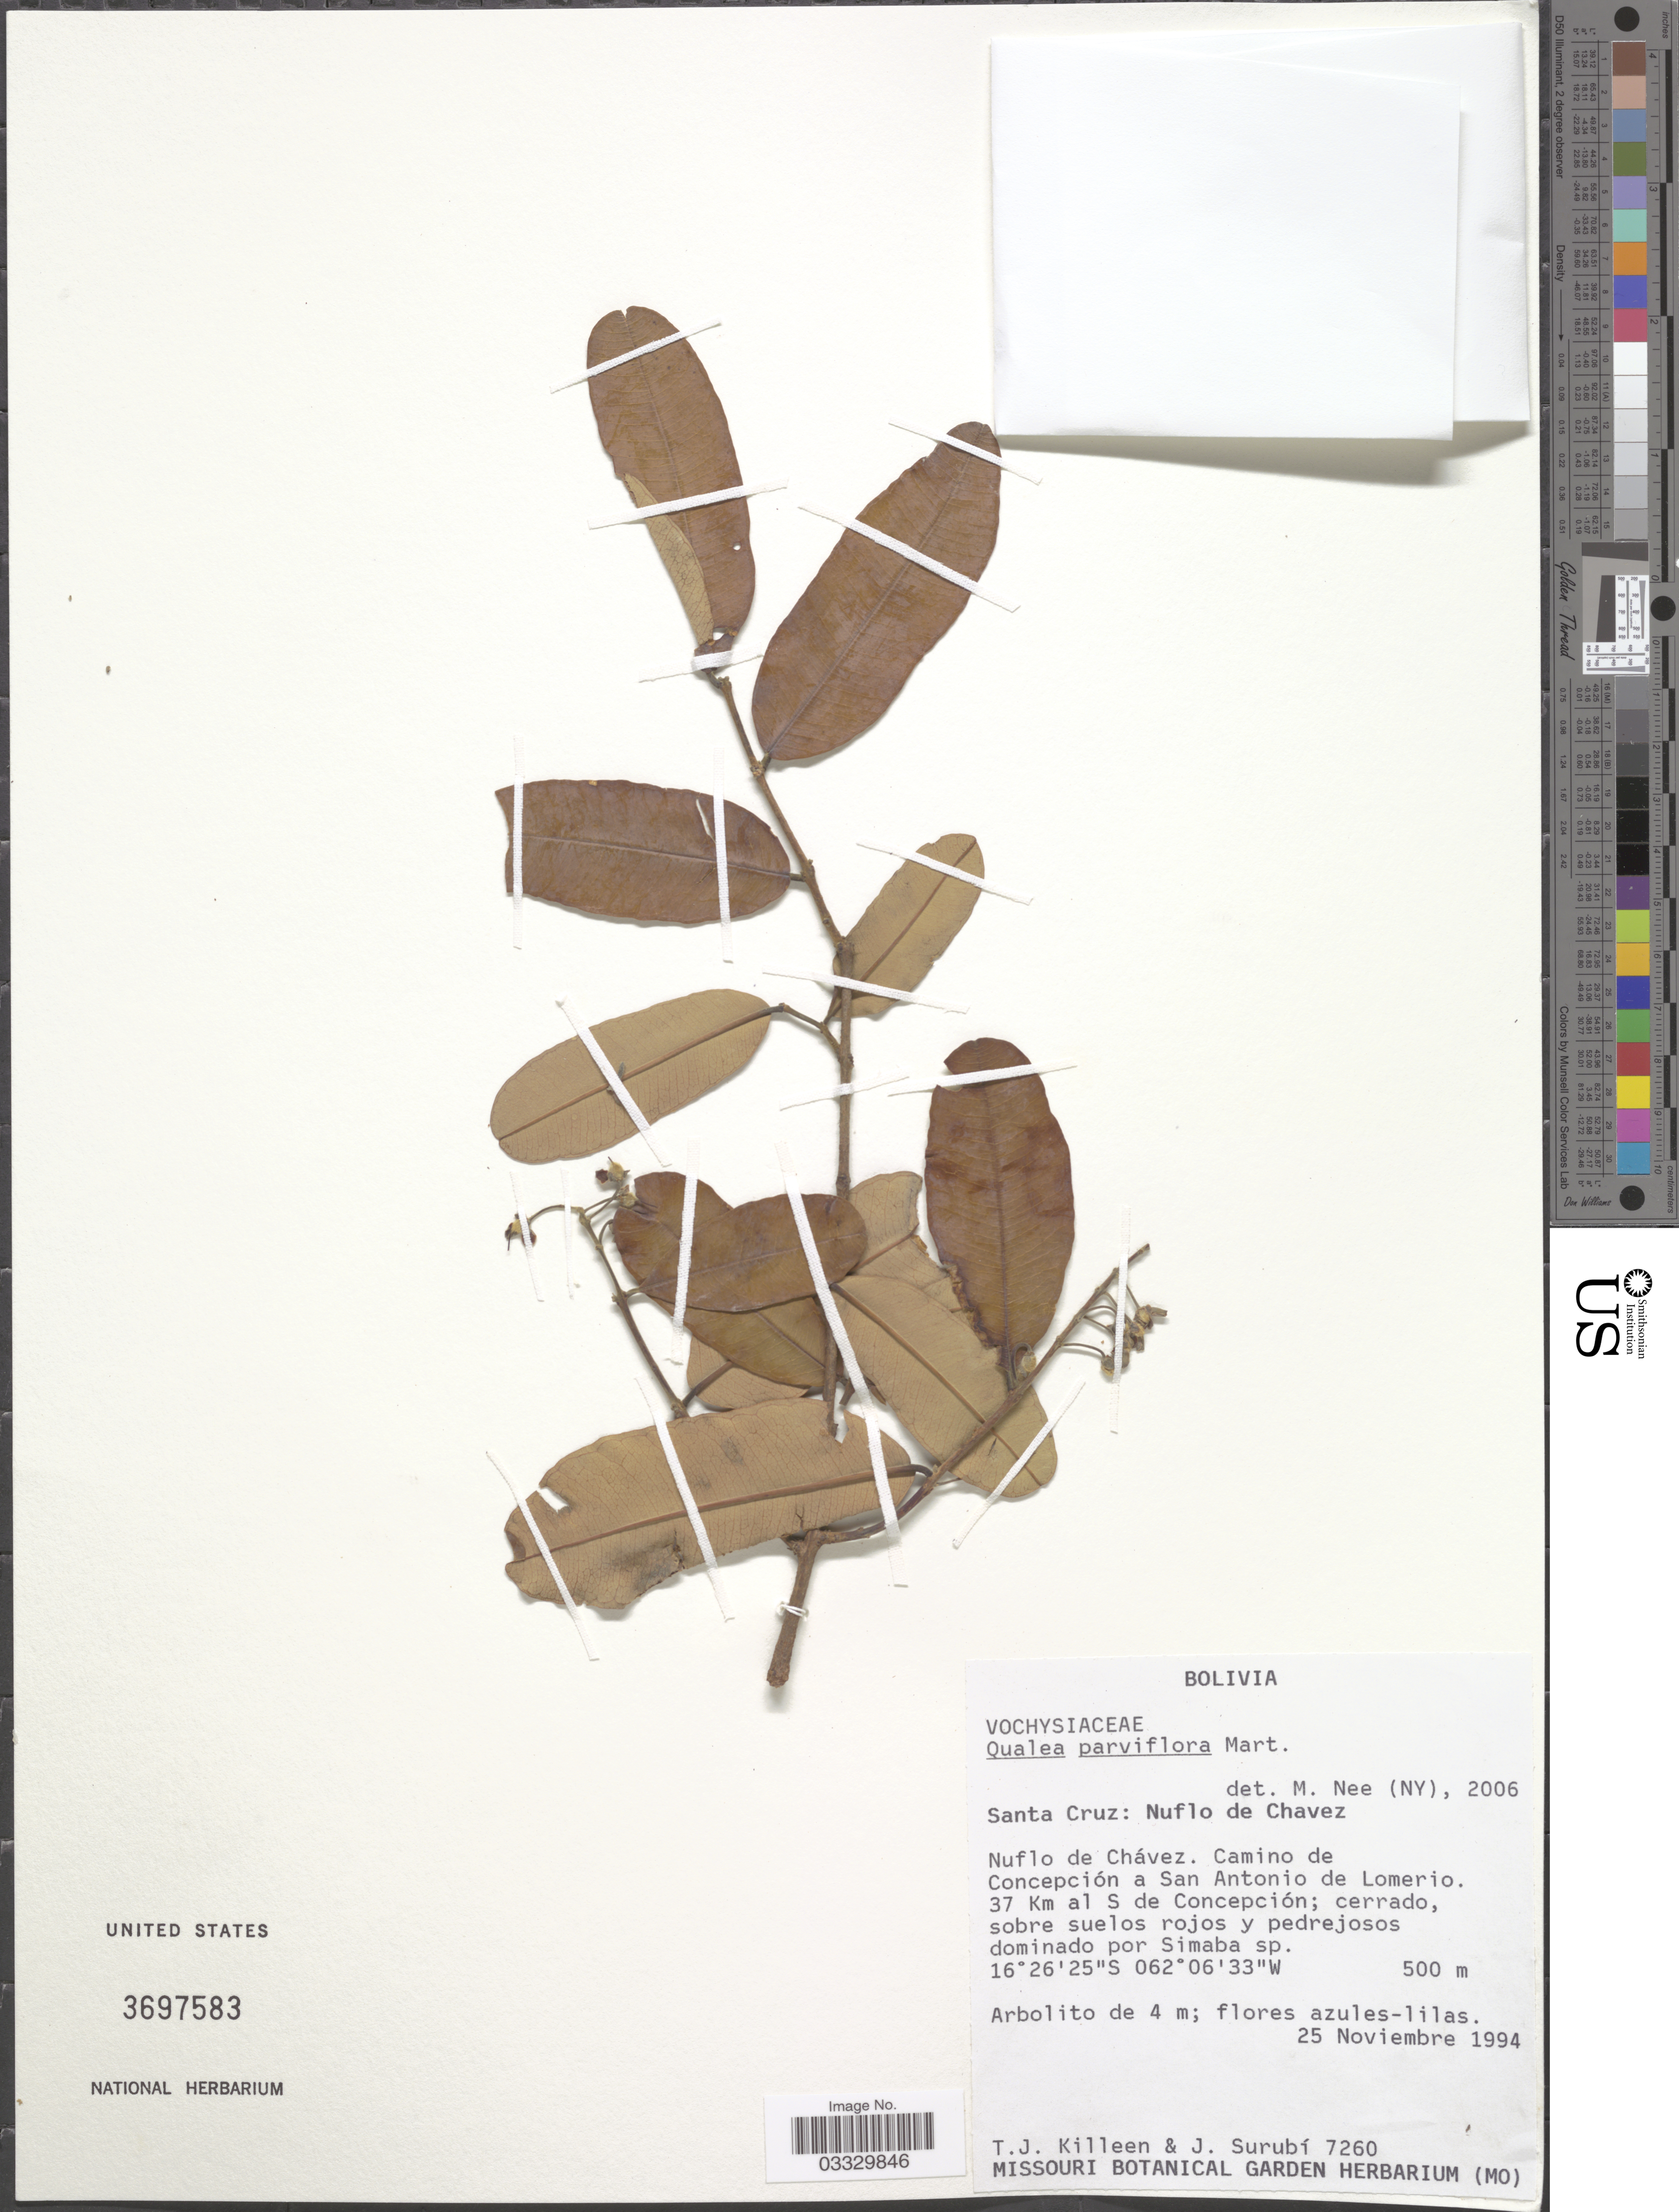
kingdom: Plantae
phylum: Tracheophyta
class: Magnoliopsida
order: Myrtales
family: Vochysiaceae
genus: Qualea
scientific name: Qualea parviflora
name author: Mart.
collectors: T. J. Killeen & J. Surubí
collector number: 7260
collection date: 1994-11-25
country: Bolivia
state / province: Santa Cruz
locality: Nuflo de Chavez. Nuflo de Chávez. Camino de Concepción a San Antonio de Lomerio. 37 Km al S de Concepción.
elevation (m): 500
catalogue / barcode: US 3697583